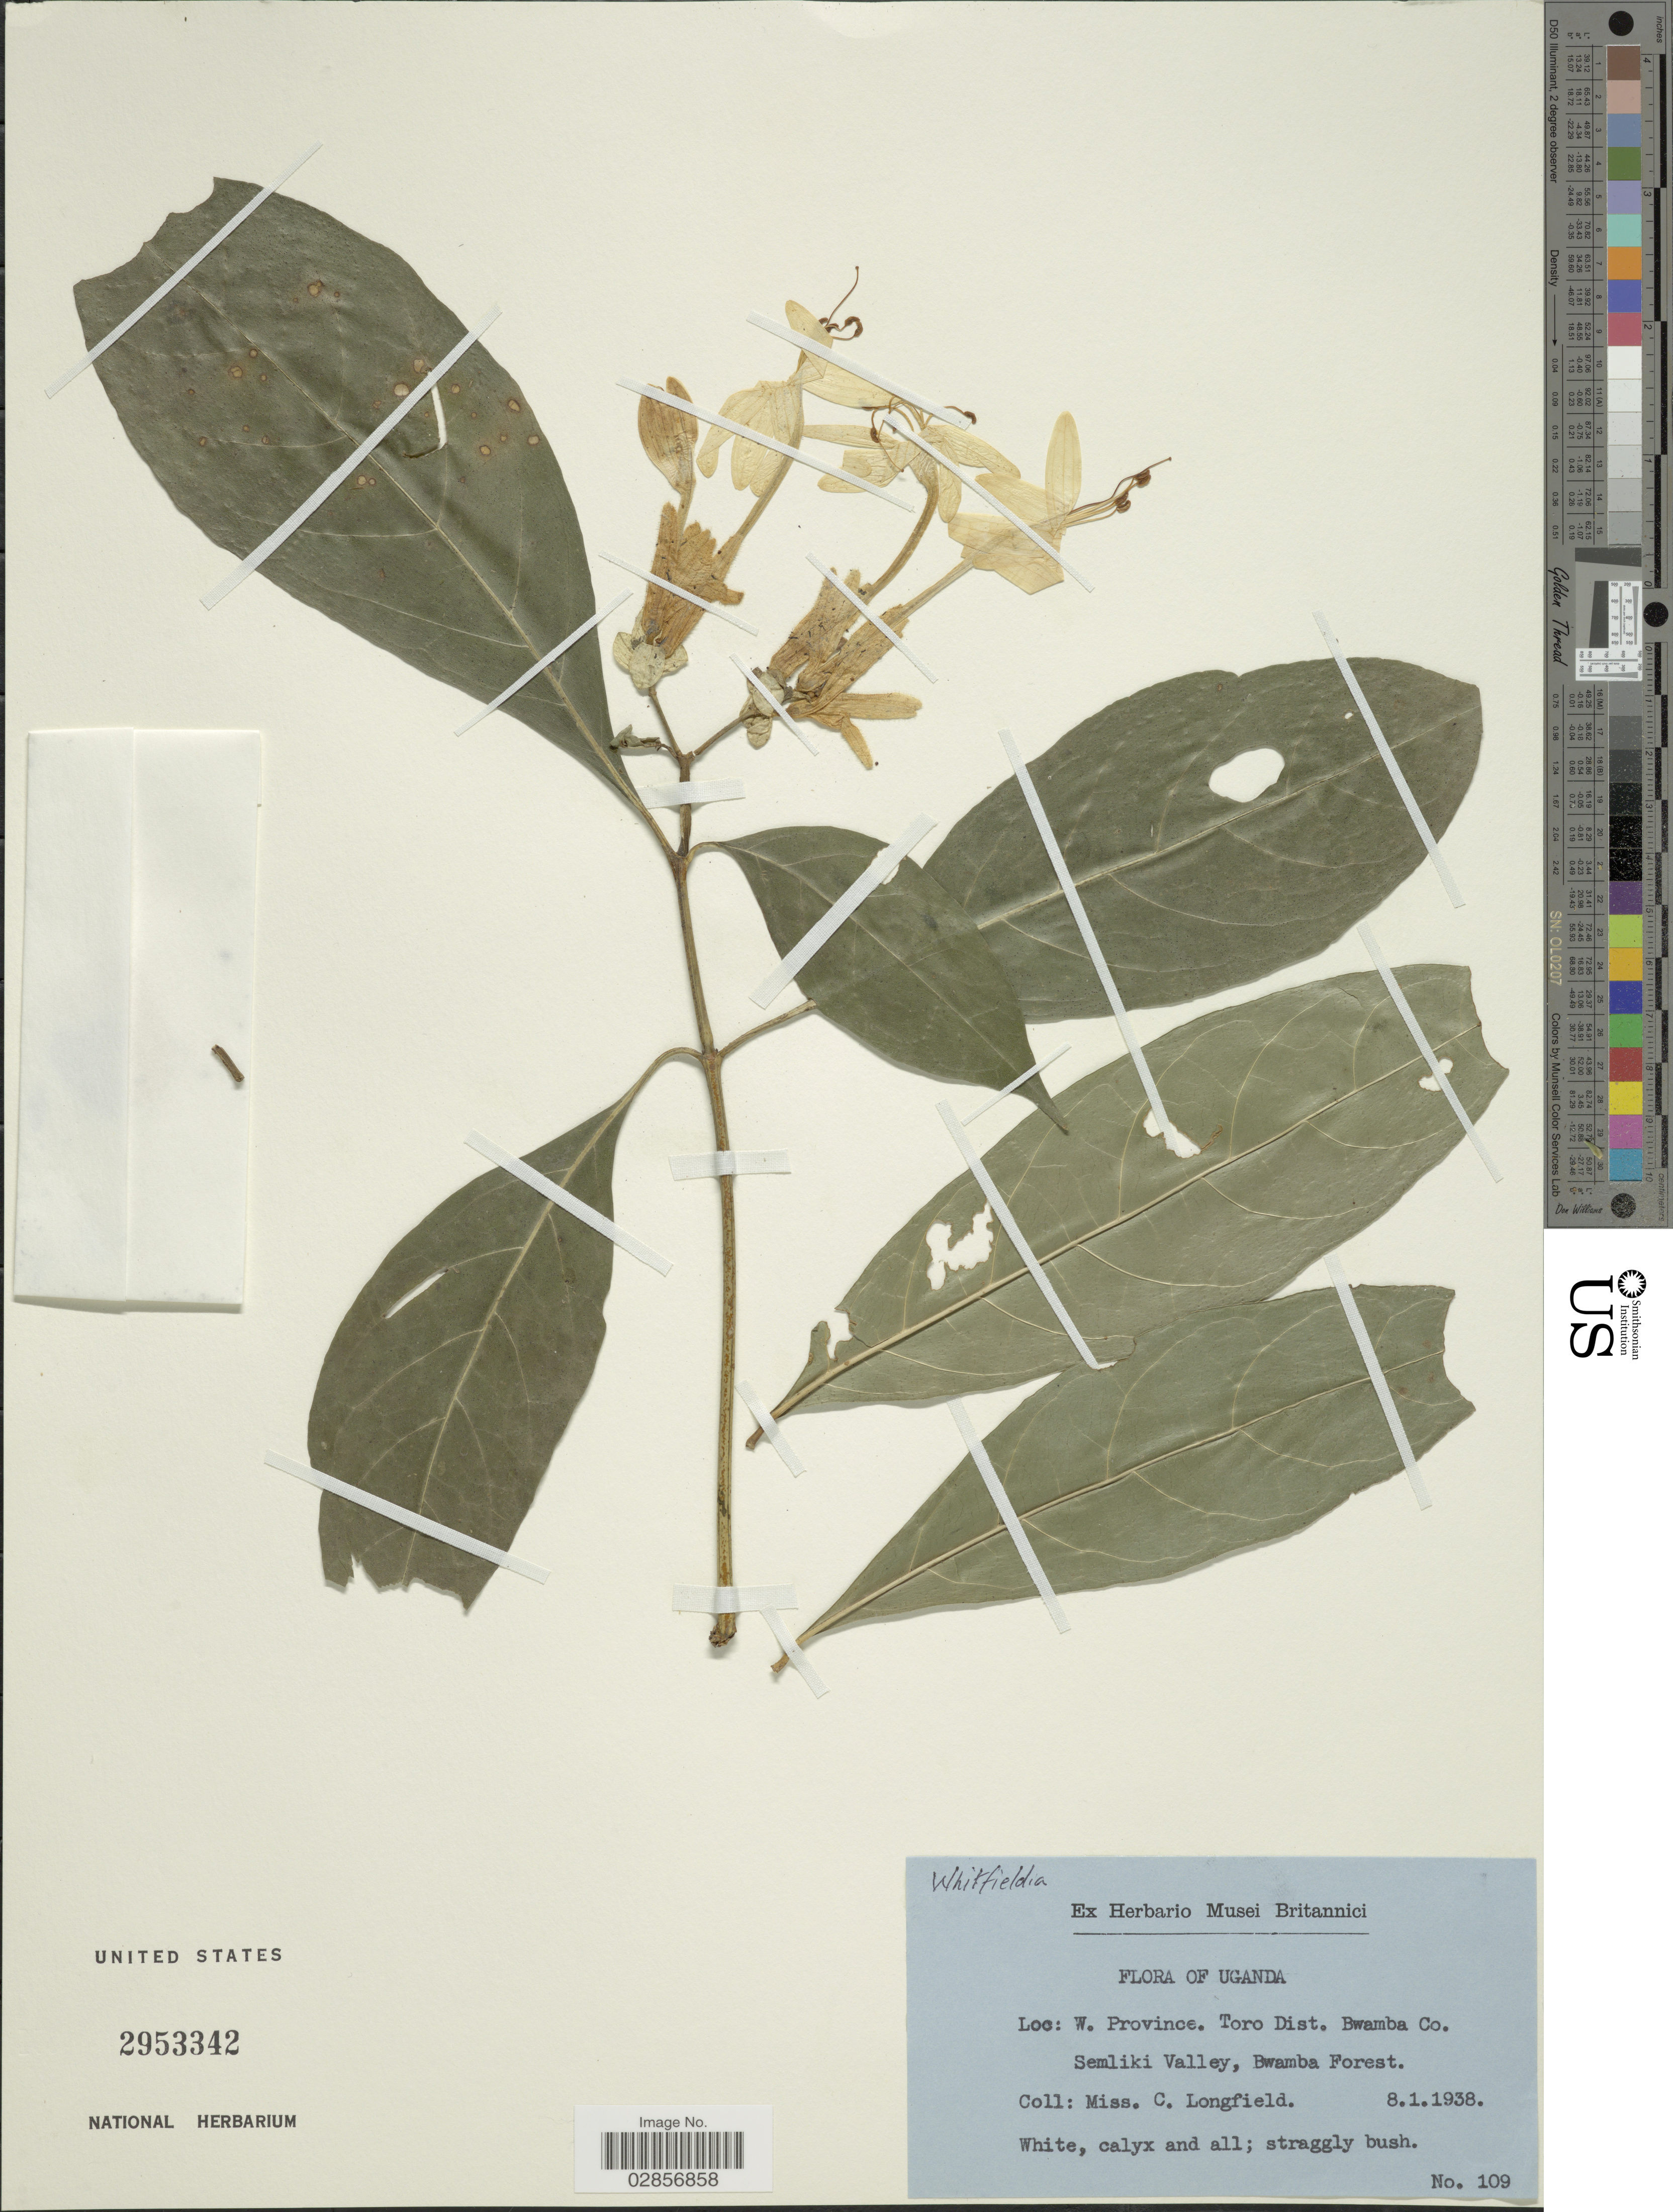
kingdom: Plantae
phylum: Tracheophyta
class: Magnoliopsida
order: Lamiales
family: Acanthaceae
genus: Whitfieldia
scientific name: Whitfieldia tanganyikensis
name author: C.B. Clarke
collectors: C. Longfield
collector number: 109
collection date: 1938-01-08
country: Uganda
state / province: Western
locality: W. Province. Toro Dist. Bwamba Co. Semliki Valley, Bwamba Forest.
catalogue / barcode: US 2953342